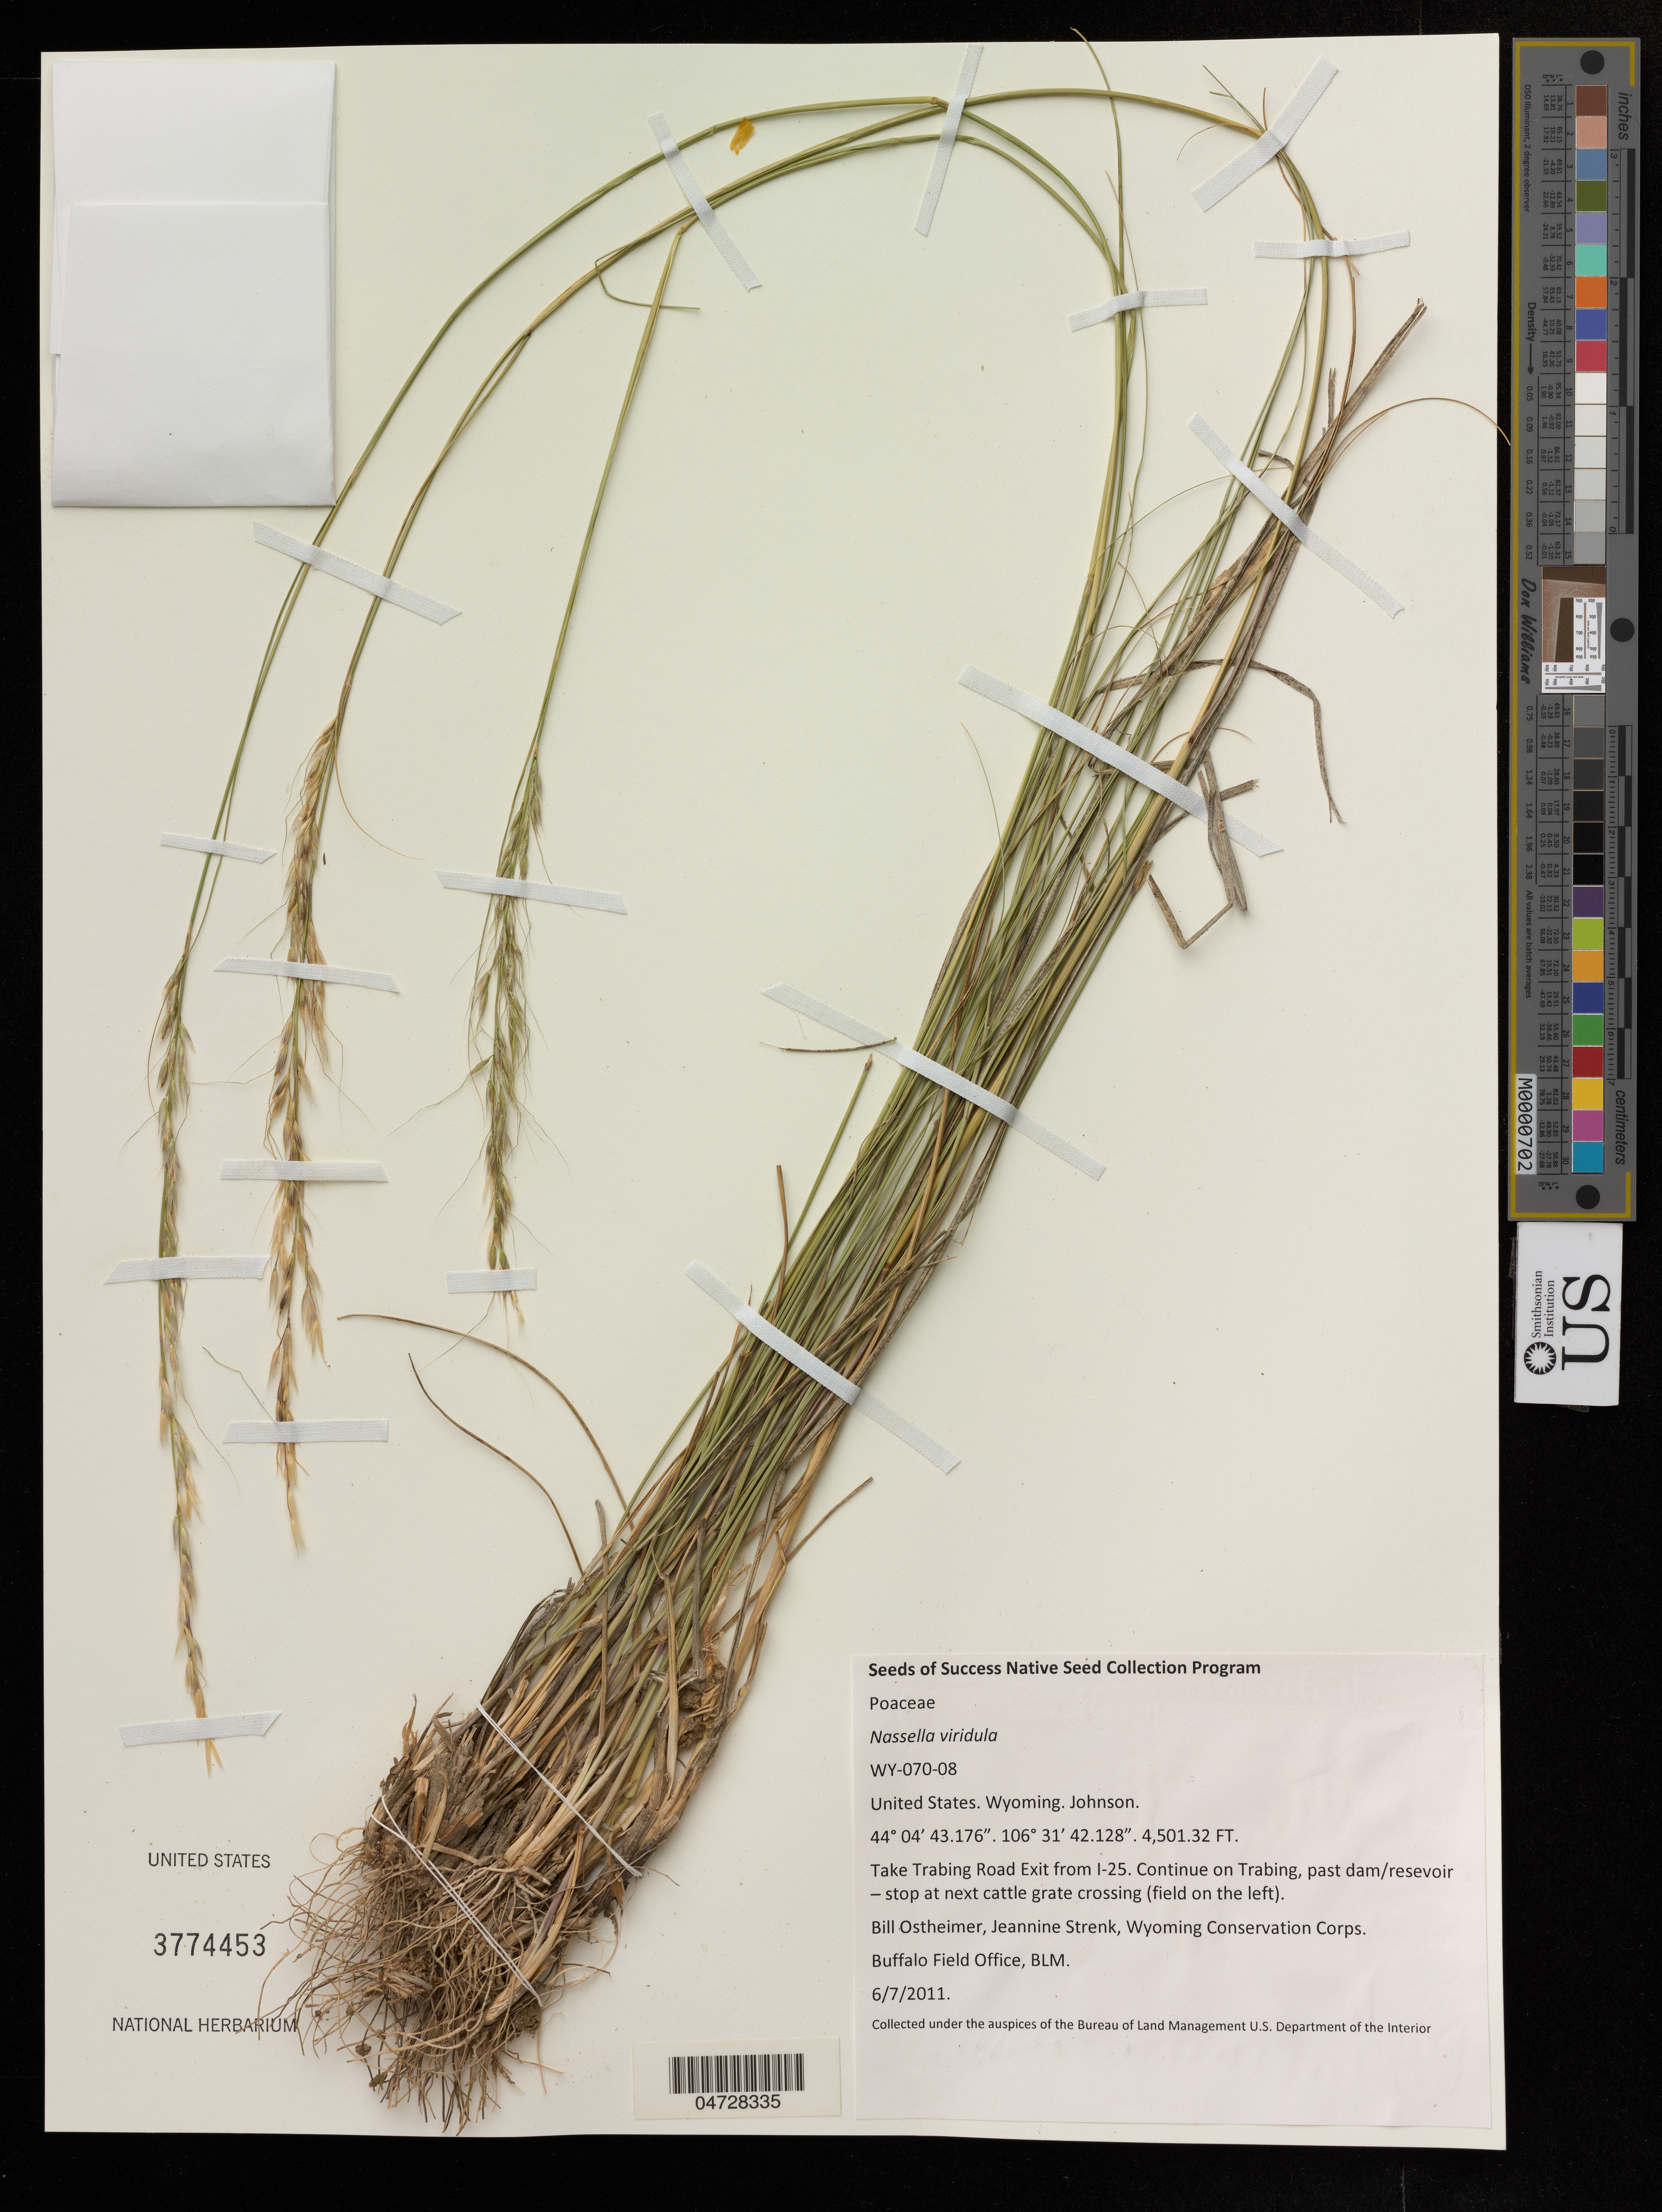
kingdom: Plantae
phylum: Tracheophyta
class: Liliopsida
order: Poales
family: Poaceae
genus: Nassella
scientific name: Nassella viridula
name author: (Trin.) Barkworth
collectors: B. Ostheimer, J. Strenk & Wyoming Conservation Corps.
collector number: WY-070-08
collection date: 2011-07-06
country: United States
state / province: Wyoming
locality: Johnson, Take Trabing Road Exit from I-25. Continue on Trabing, past dam/reservoir - stop at next cattle grate crossing (field on the left).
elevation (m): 1372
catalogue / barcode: US 3774453